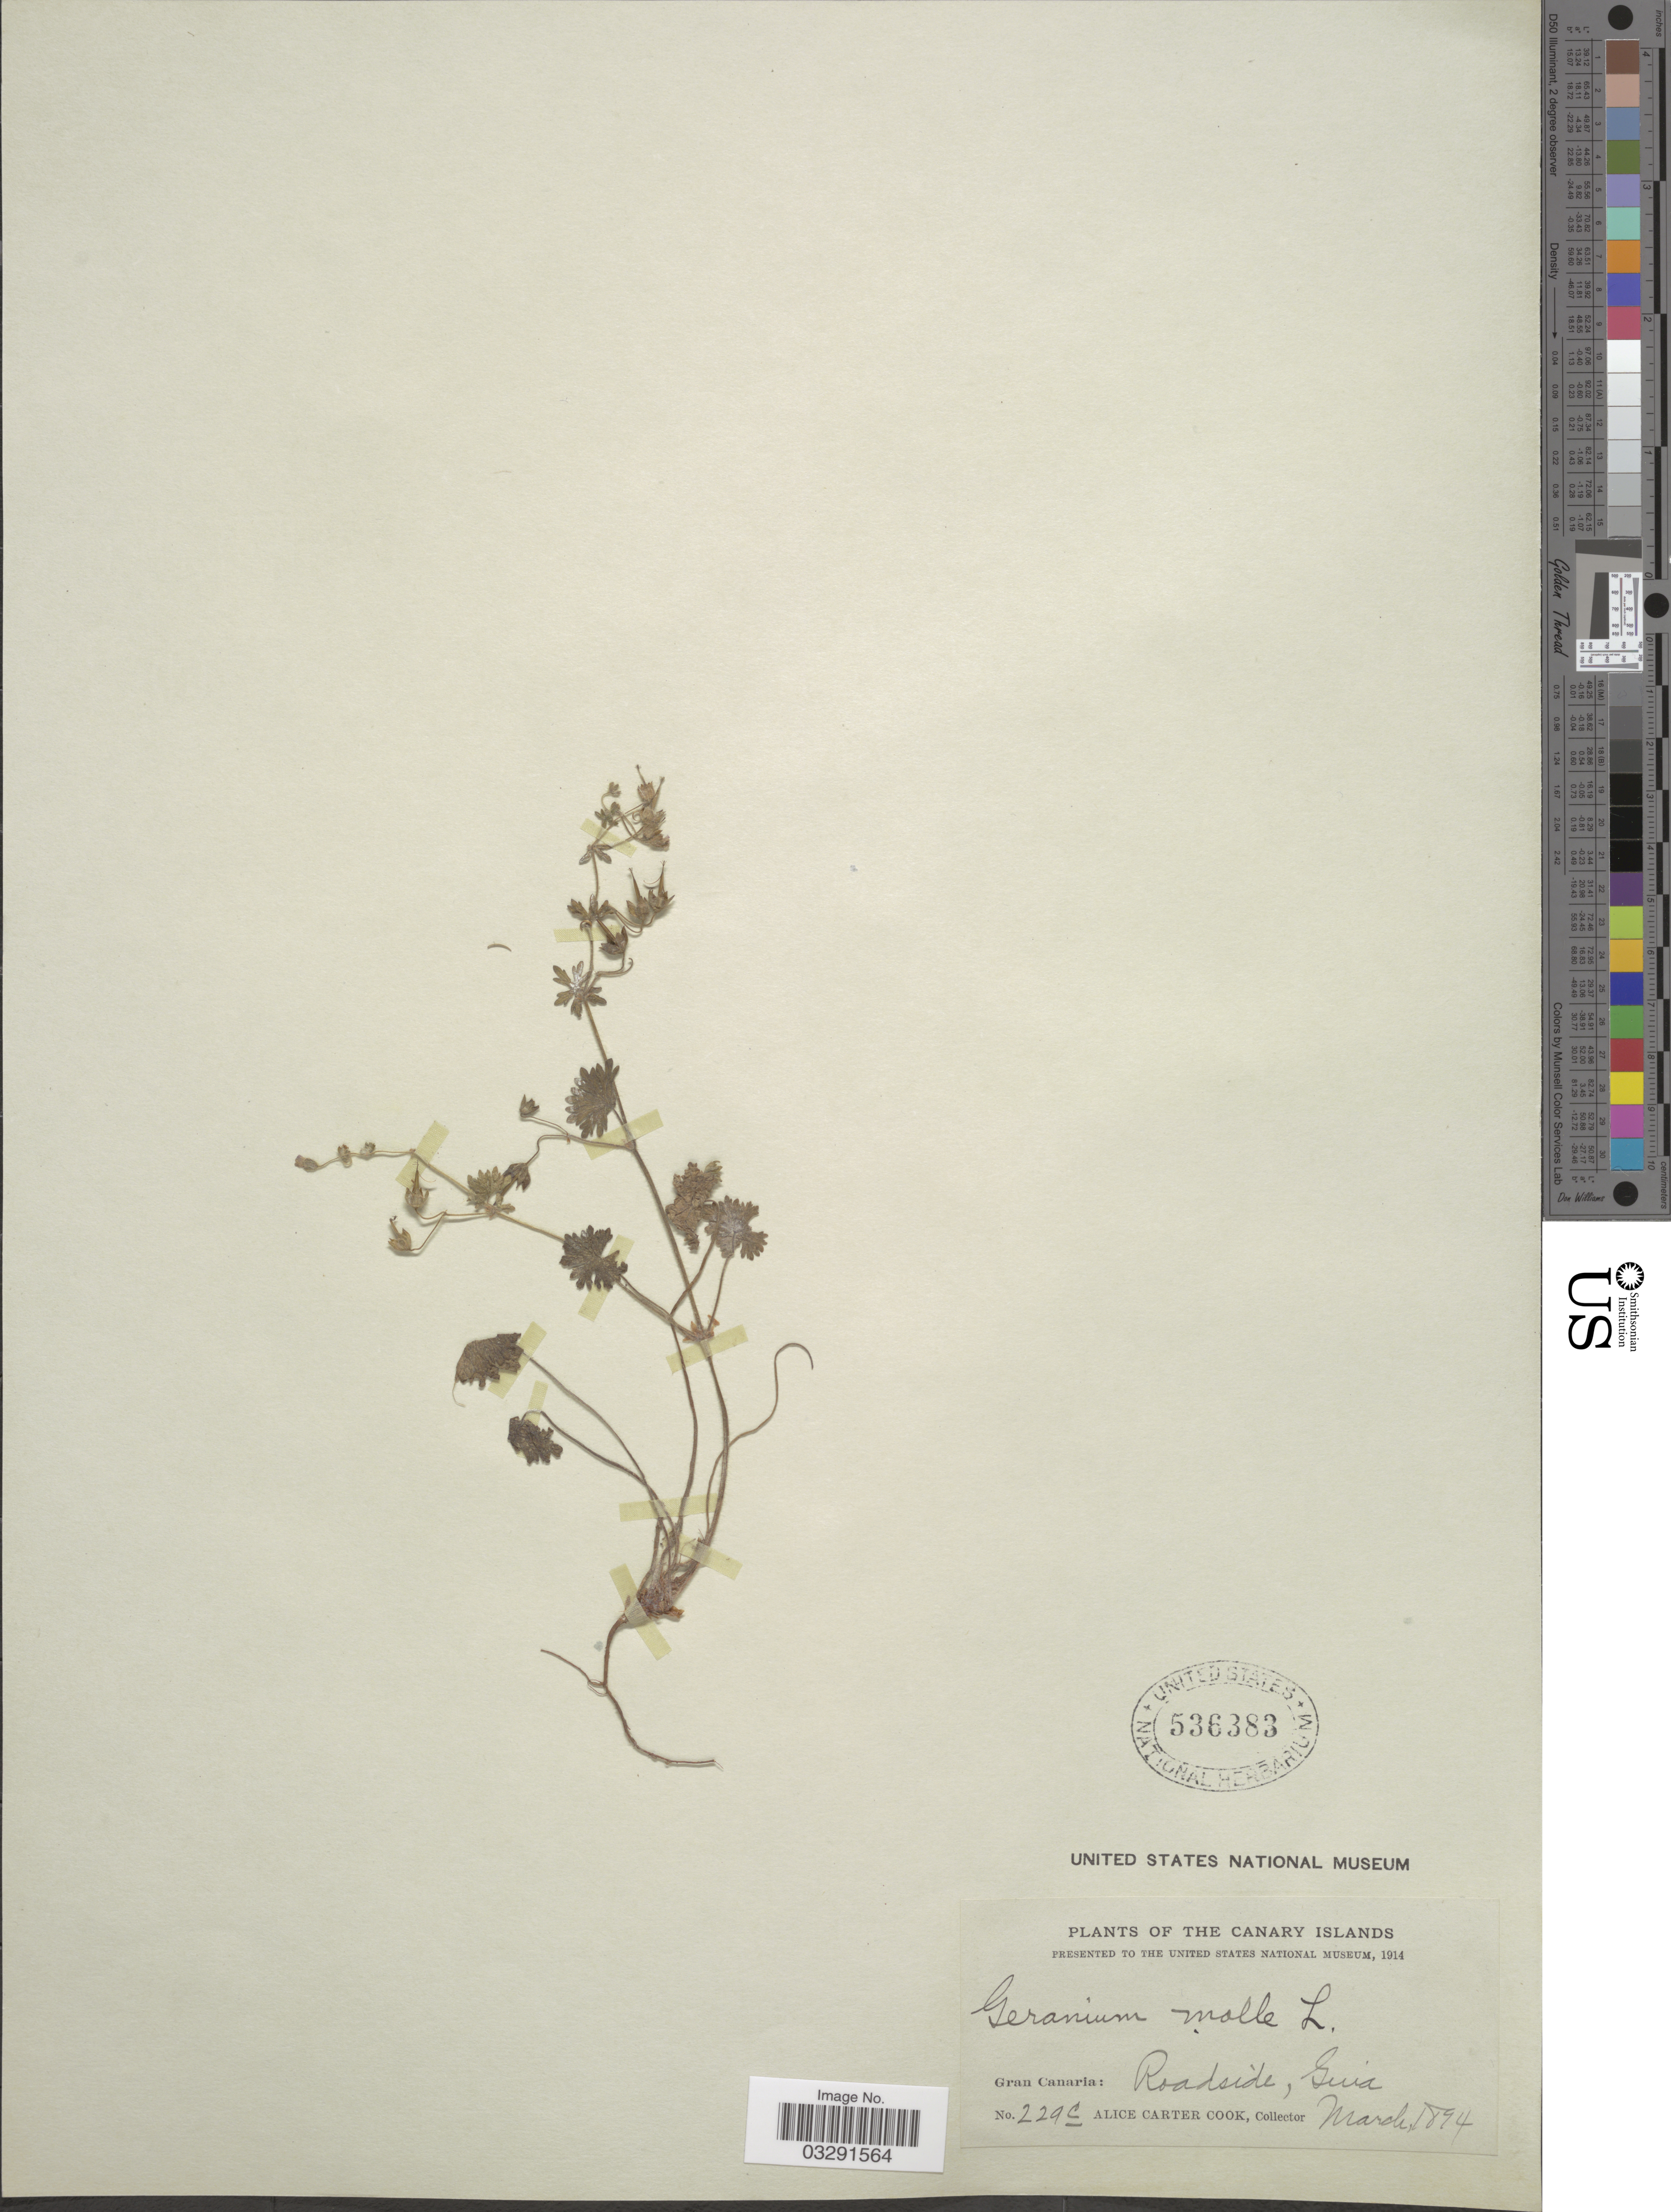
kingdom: Plantae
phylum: Tracheophyta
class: Magnoliopsida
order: Geraniales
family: Geraniaceae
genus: Geranium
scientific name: Geranium molle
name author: L.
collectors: Alice C. Cook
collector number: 229c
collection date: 1894-03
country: Spain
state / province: Canarias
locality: The Canary Islands. Gran Canaria: Roadside, Guia.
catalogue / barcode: US 536383